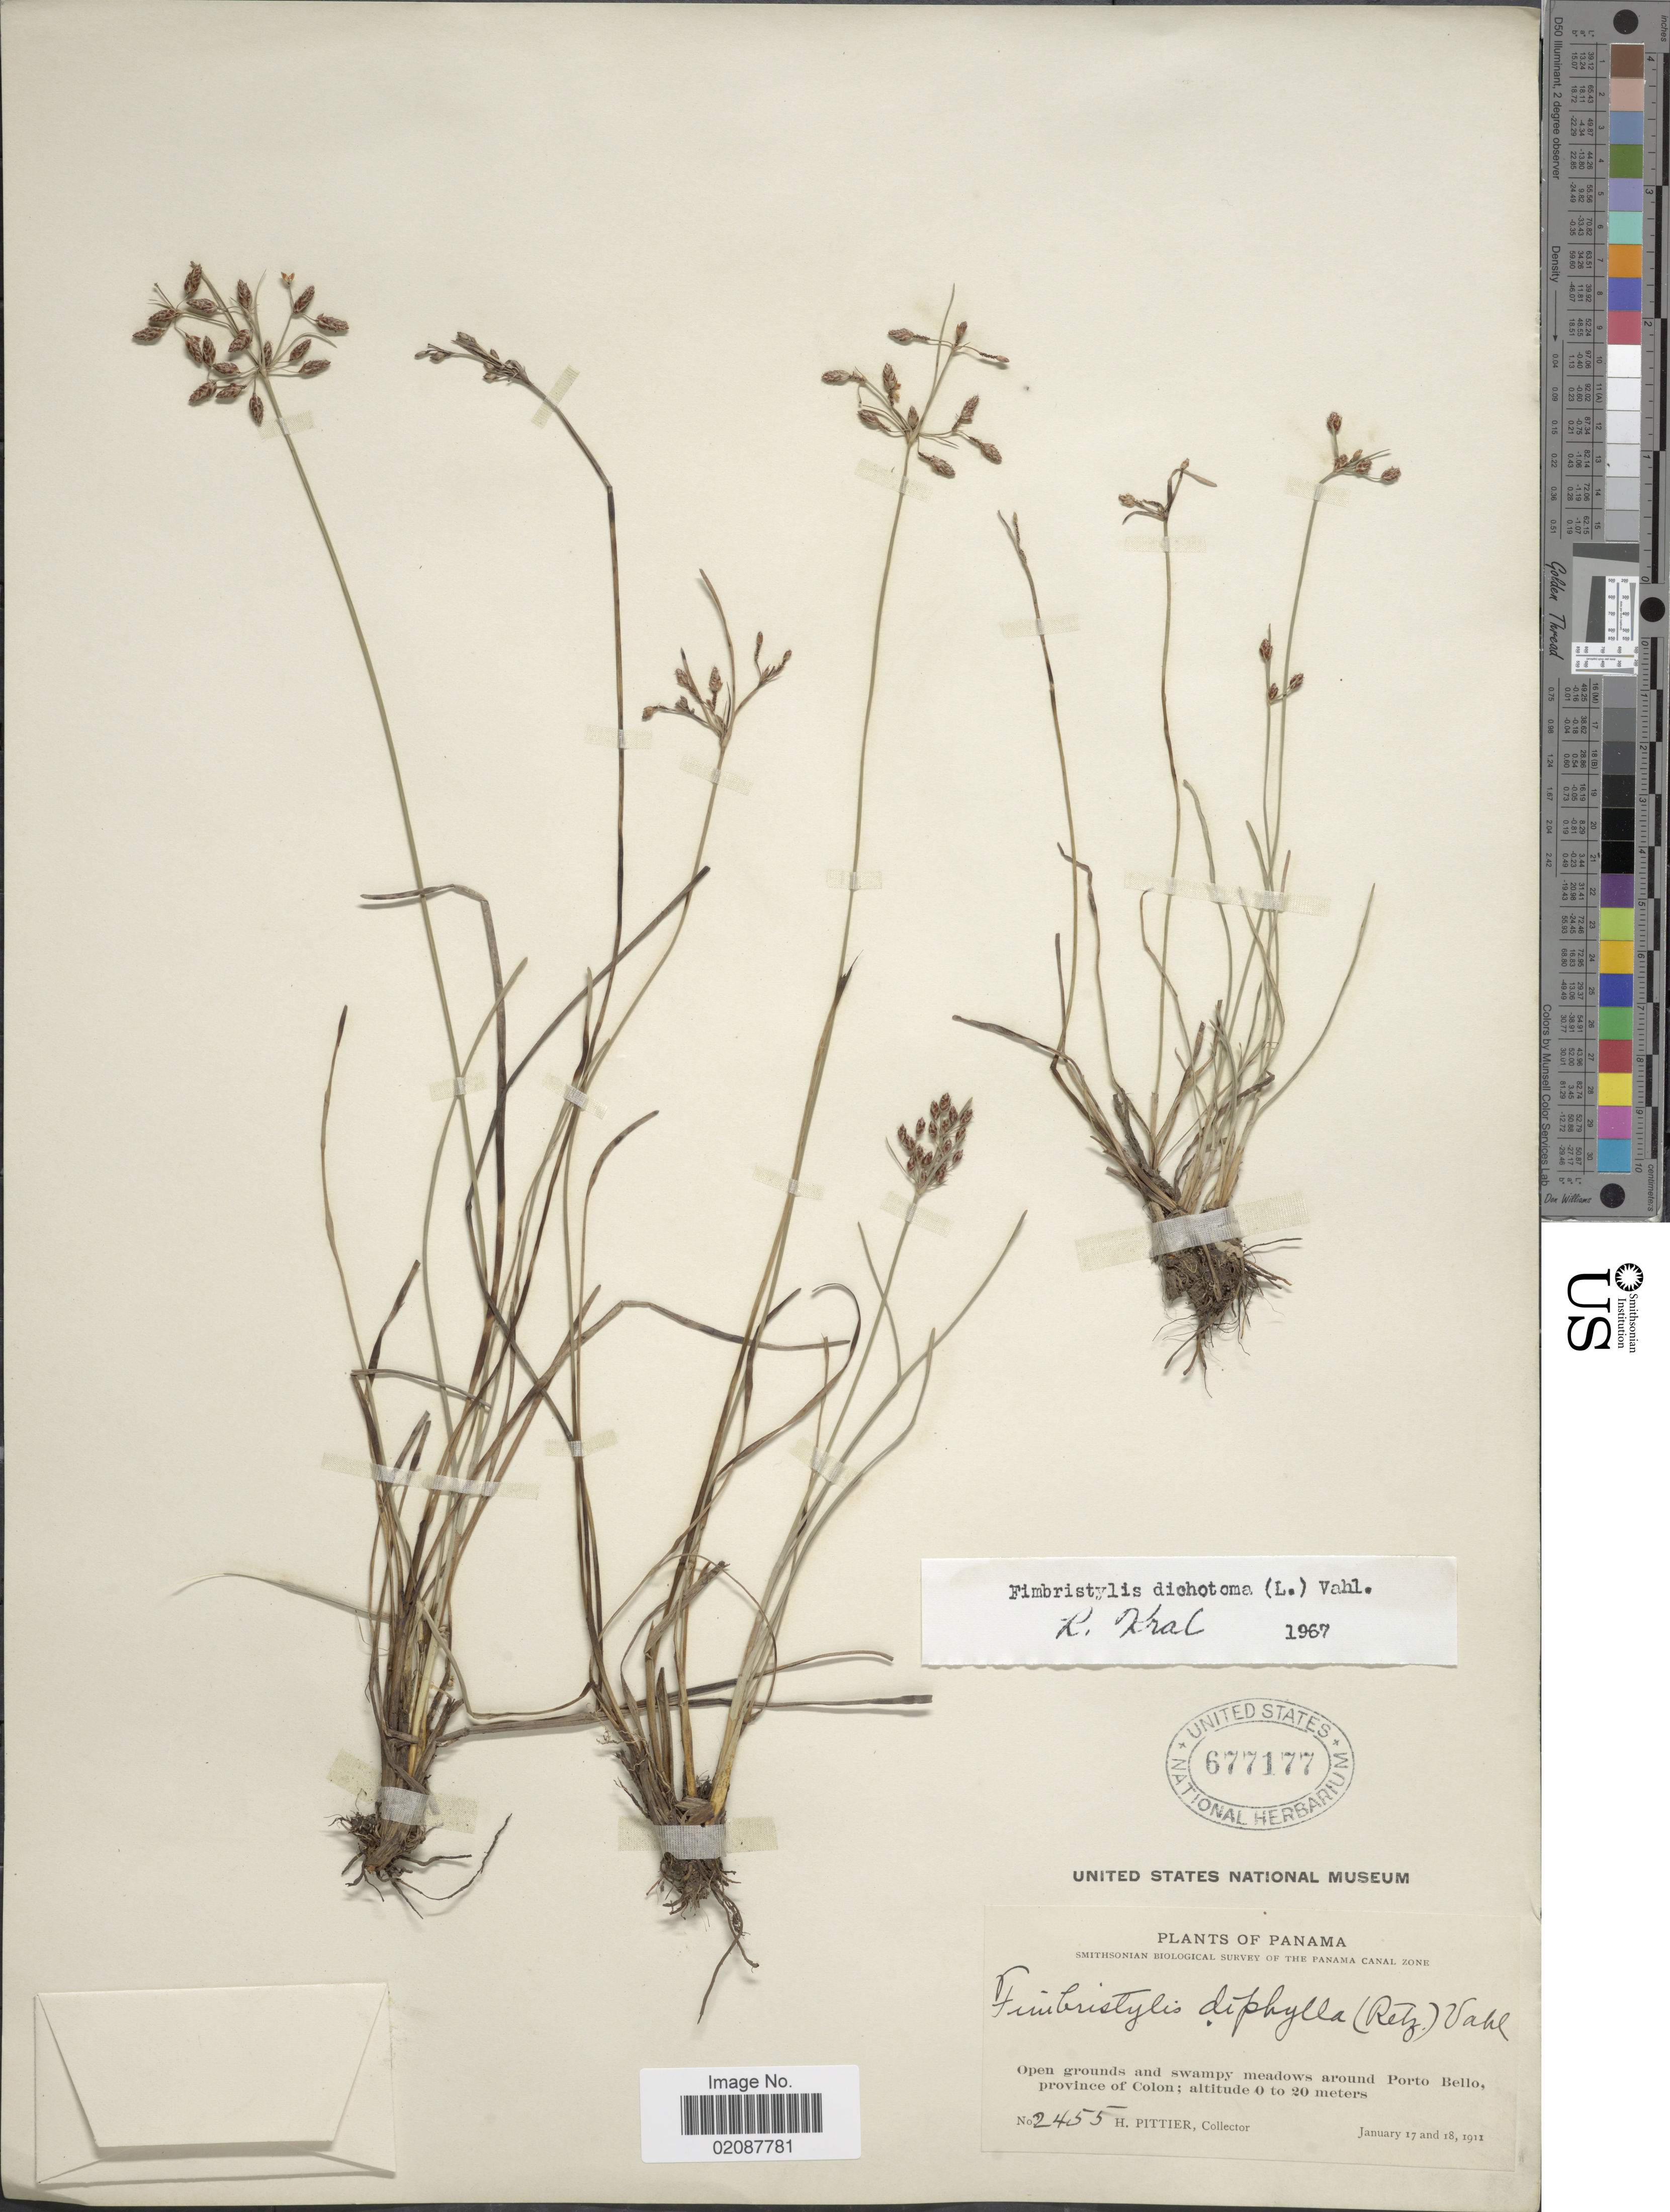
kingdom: Plantae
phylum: Tracheophyta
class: Liliopsida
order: Poales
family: Cyperaceae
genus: Fimbristylis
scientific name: Fimbristylis dichotoma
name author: (L.) Vahl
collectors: H. F. Pittier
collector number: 2455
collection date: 1911-01-17/1911-01-18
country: Panama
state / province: Colón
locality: Canal Zone, open grounds and swampy meadows around Porto Bello.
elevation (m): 0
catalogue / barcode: US 677177